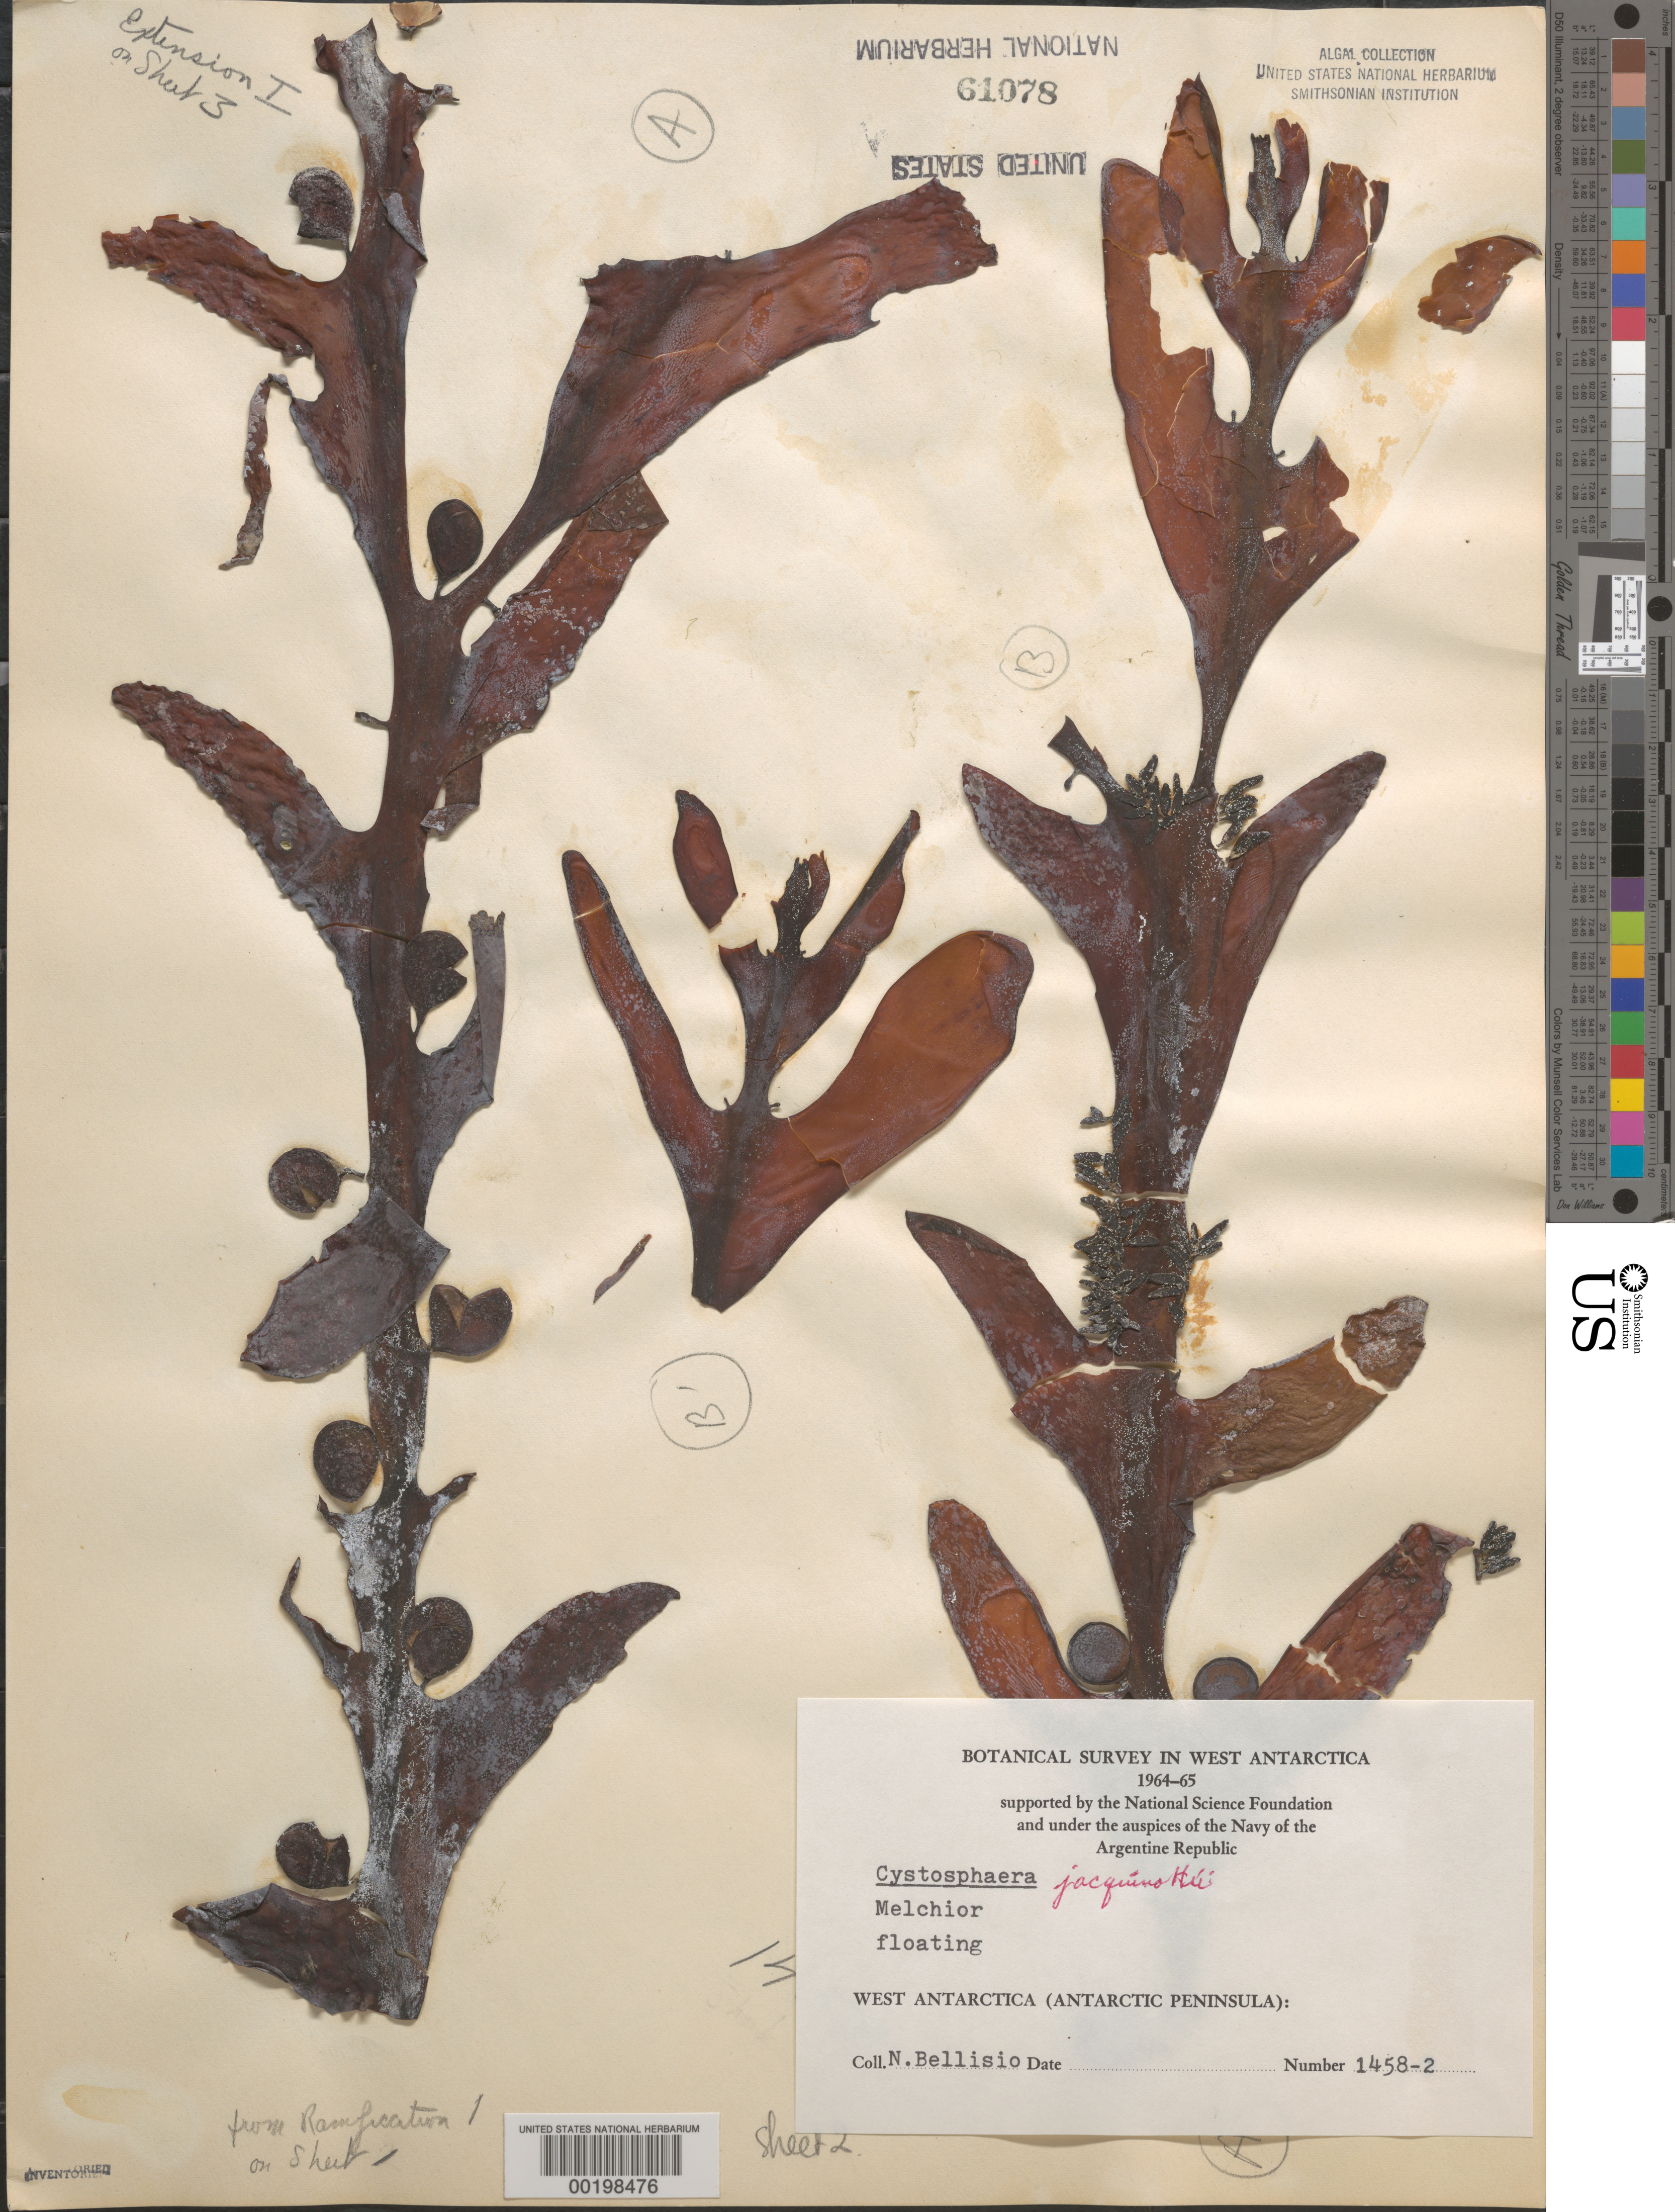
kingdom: Chromista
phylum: Ochrophyta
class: Phaeophyceae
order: Fucales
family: Seirococcaceae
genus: Cystosphaera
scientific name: Cystosphaera jacquinotii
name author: (Montagne) Skottsberg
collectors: N. Bellisio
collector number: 1458-2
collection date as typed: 1965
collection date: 1965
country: Antarctica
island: Melchior Islands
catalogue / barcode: US 61078